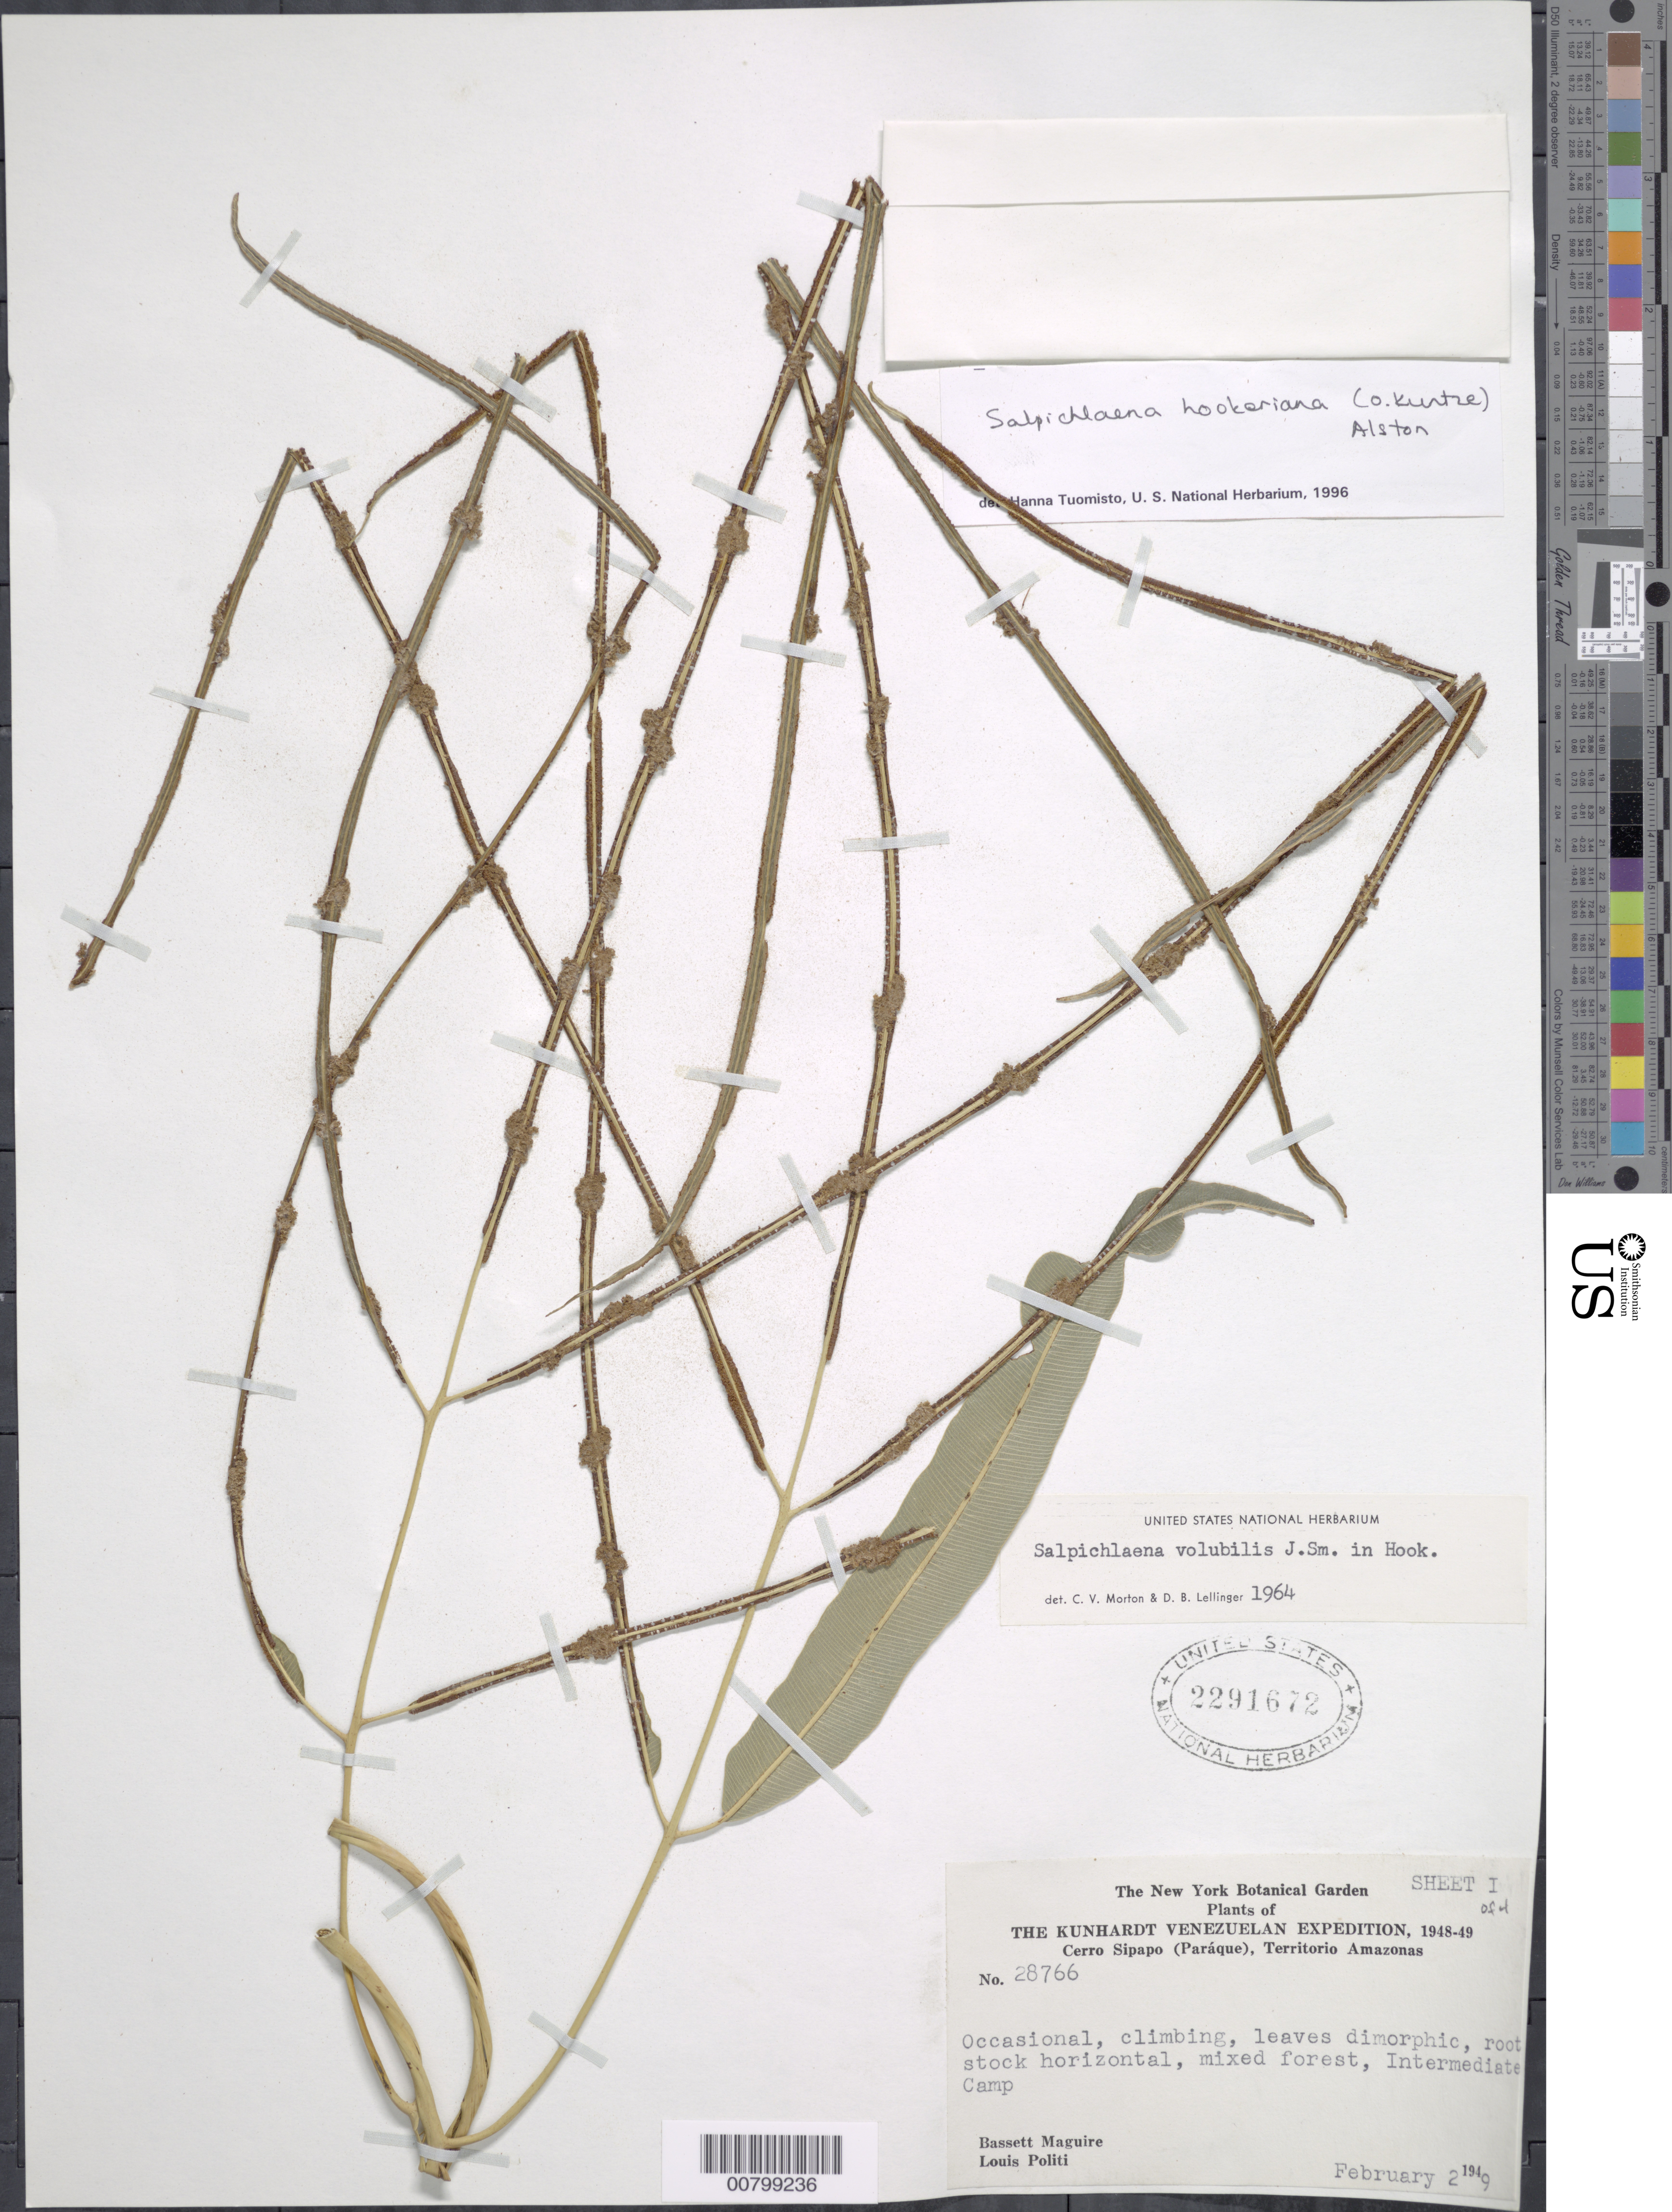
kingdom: Plantae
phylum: Tracheophyta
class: Polypodiopsida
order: Polypodiales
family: Blechnaceae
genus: Salpichlaena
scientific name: Salpichlaena hookeriana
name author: (Kuntze) Alston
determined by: Tuomisto, Hanna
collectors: B. Maguire & L. Politi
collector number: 28766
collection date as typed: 2-Feb-49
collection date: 1949-02-02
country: Venezuela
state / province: Amazonas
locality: Cerro Sipapo (Paráque), Intermediate Camp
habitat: Mixed forest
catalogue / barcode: US 2291672